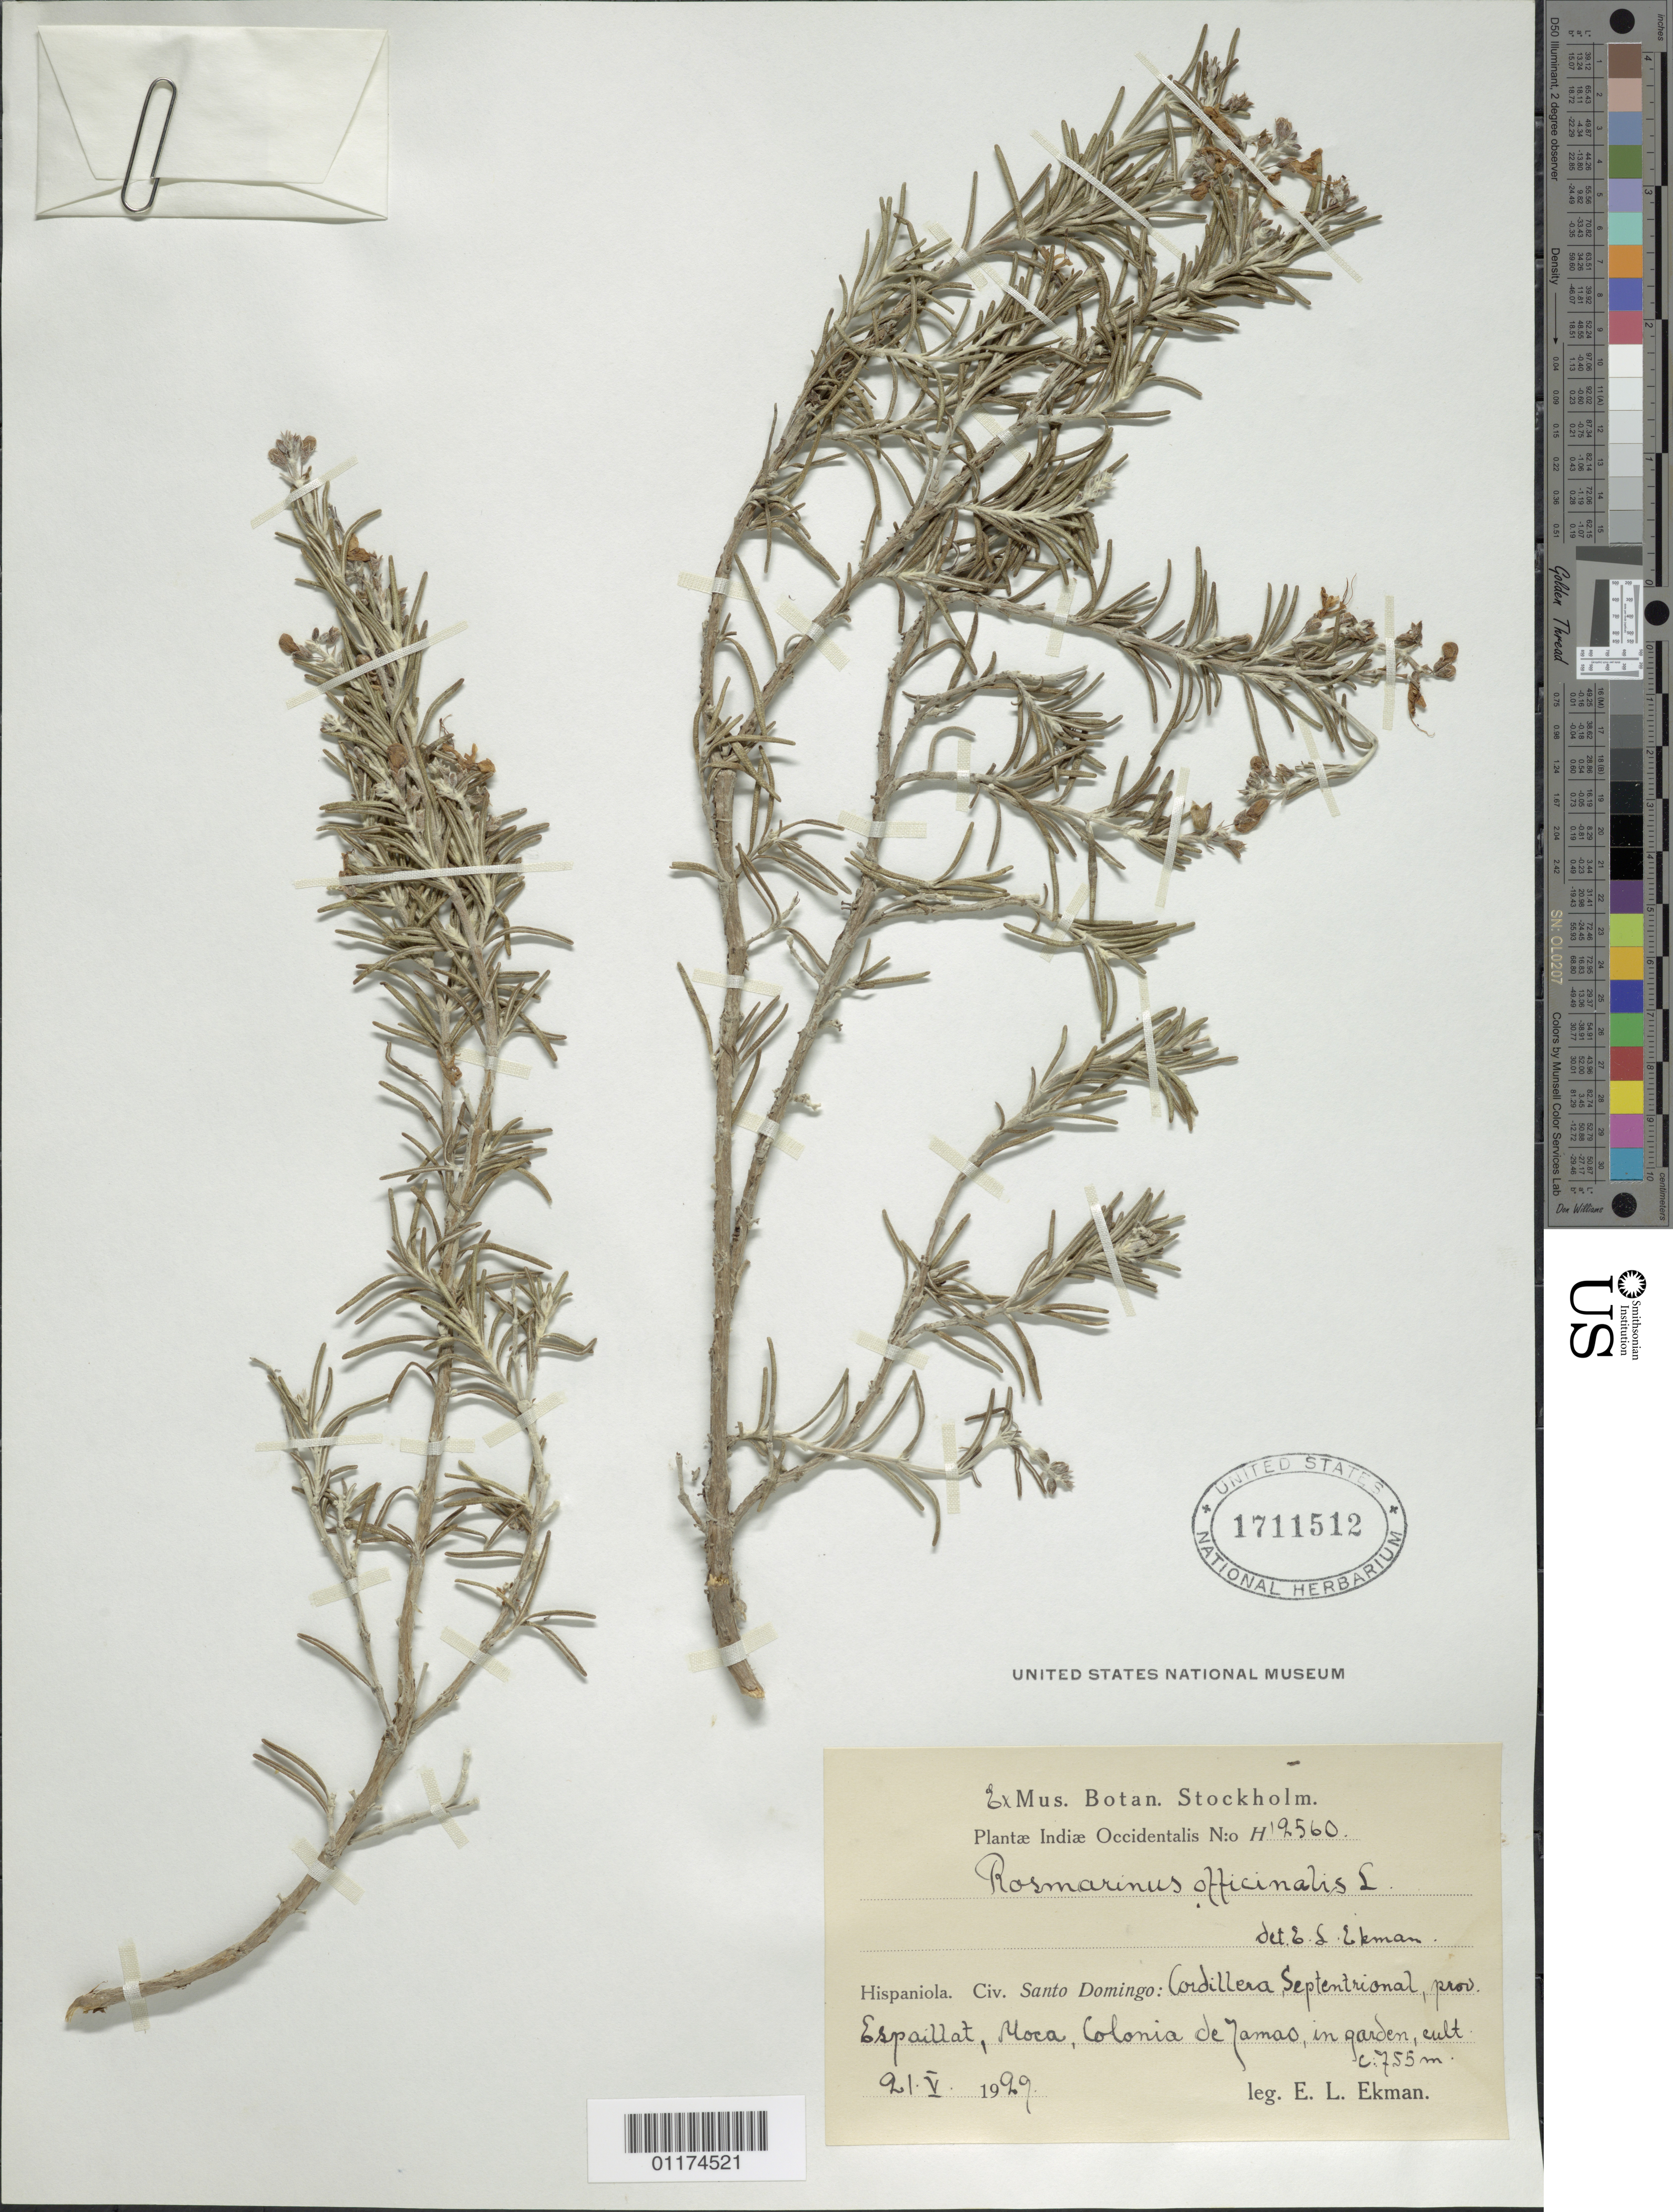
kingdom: Plantae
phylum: Tracheophyta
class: Magnoliopsida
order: Lamiales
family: Lamiaceae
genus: Rosmarinus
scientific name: Rosmarinus officinalis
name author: L.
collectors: E. L. Ekman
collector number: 2560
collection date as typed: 21 May 1929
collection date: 1929-05-21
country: Dominican Republic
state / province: Santo Domingo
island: Hispaniola I.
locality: Cultivated in Garden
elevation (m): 755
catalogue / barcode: US 1711512